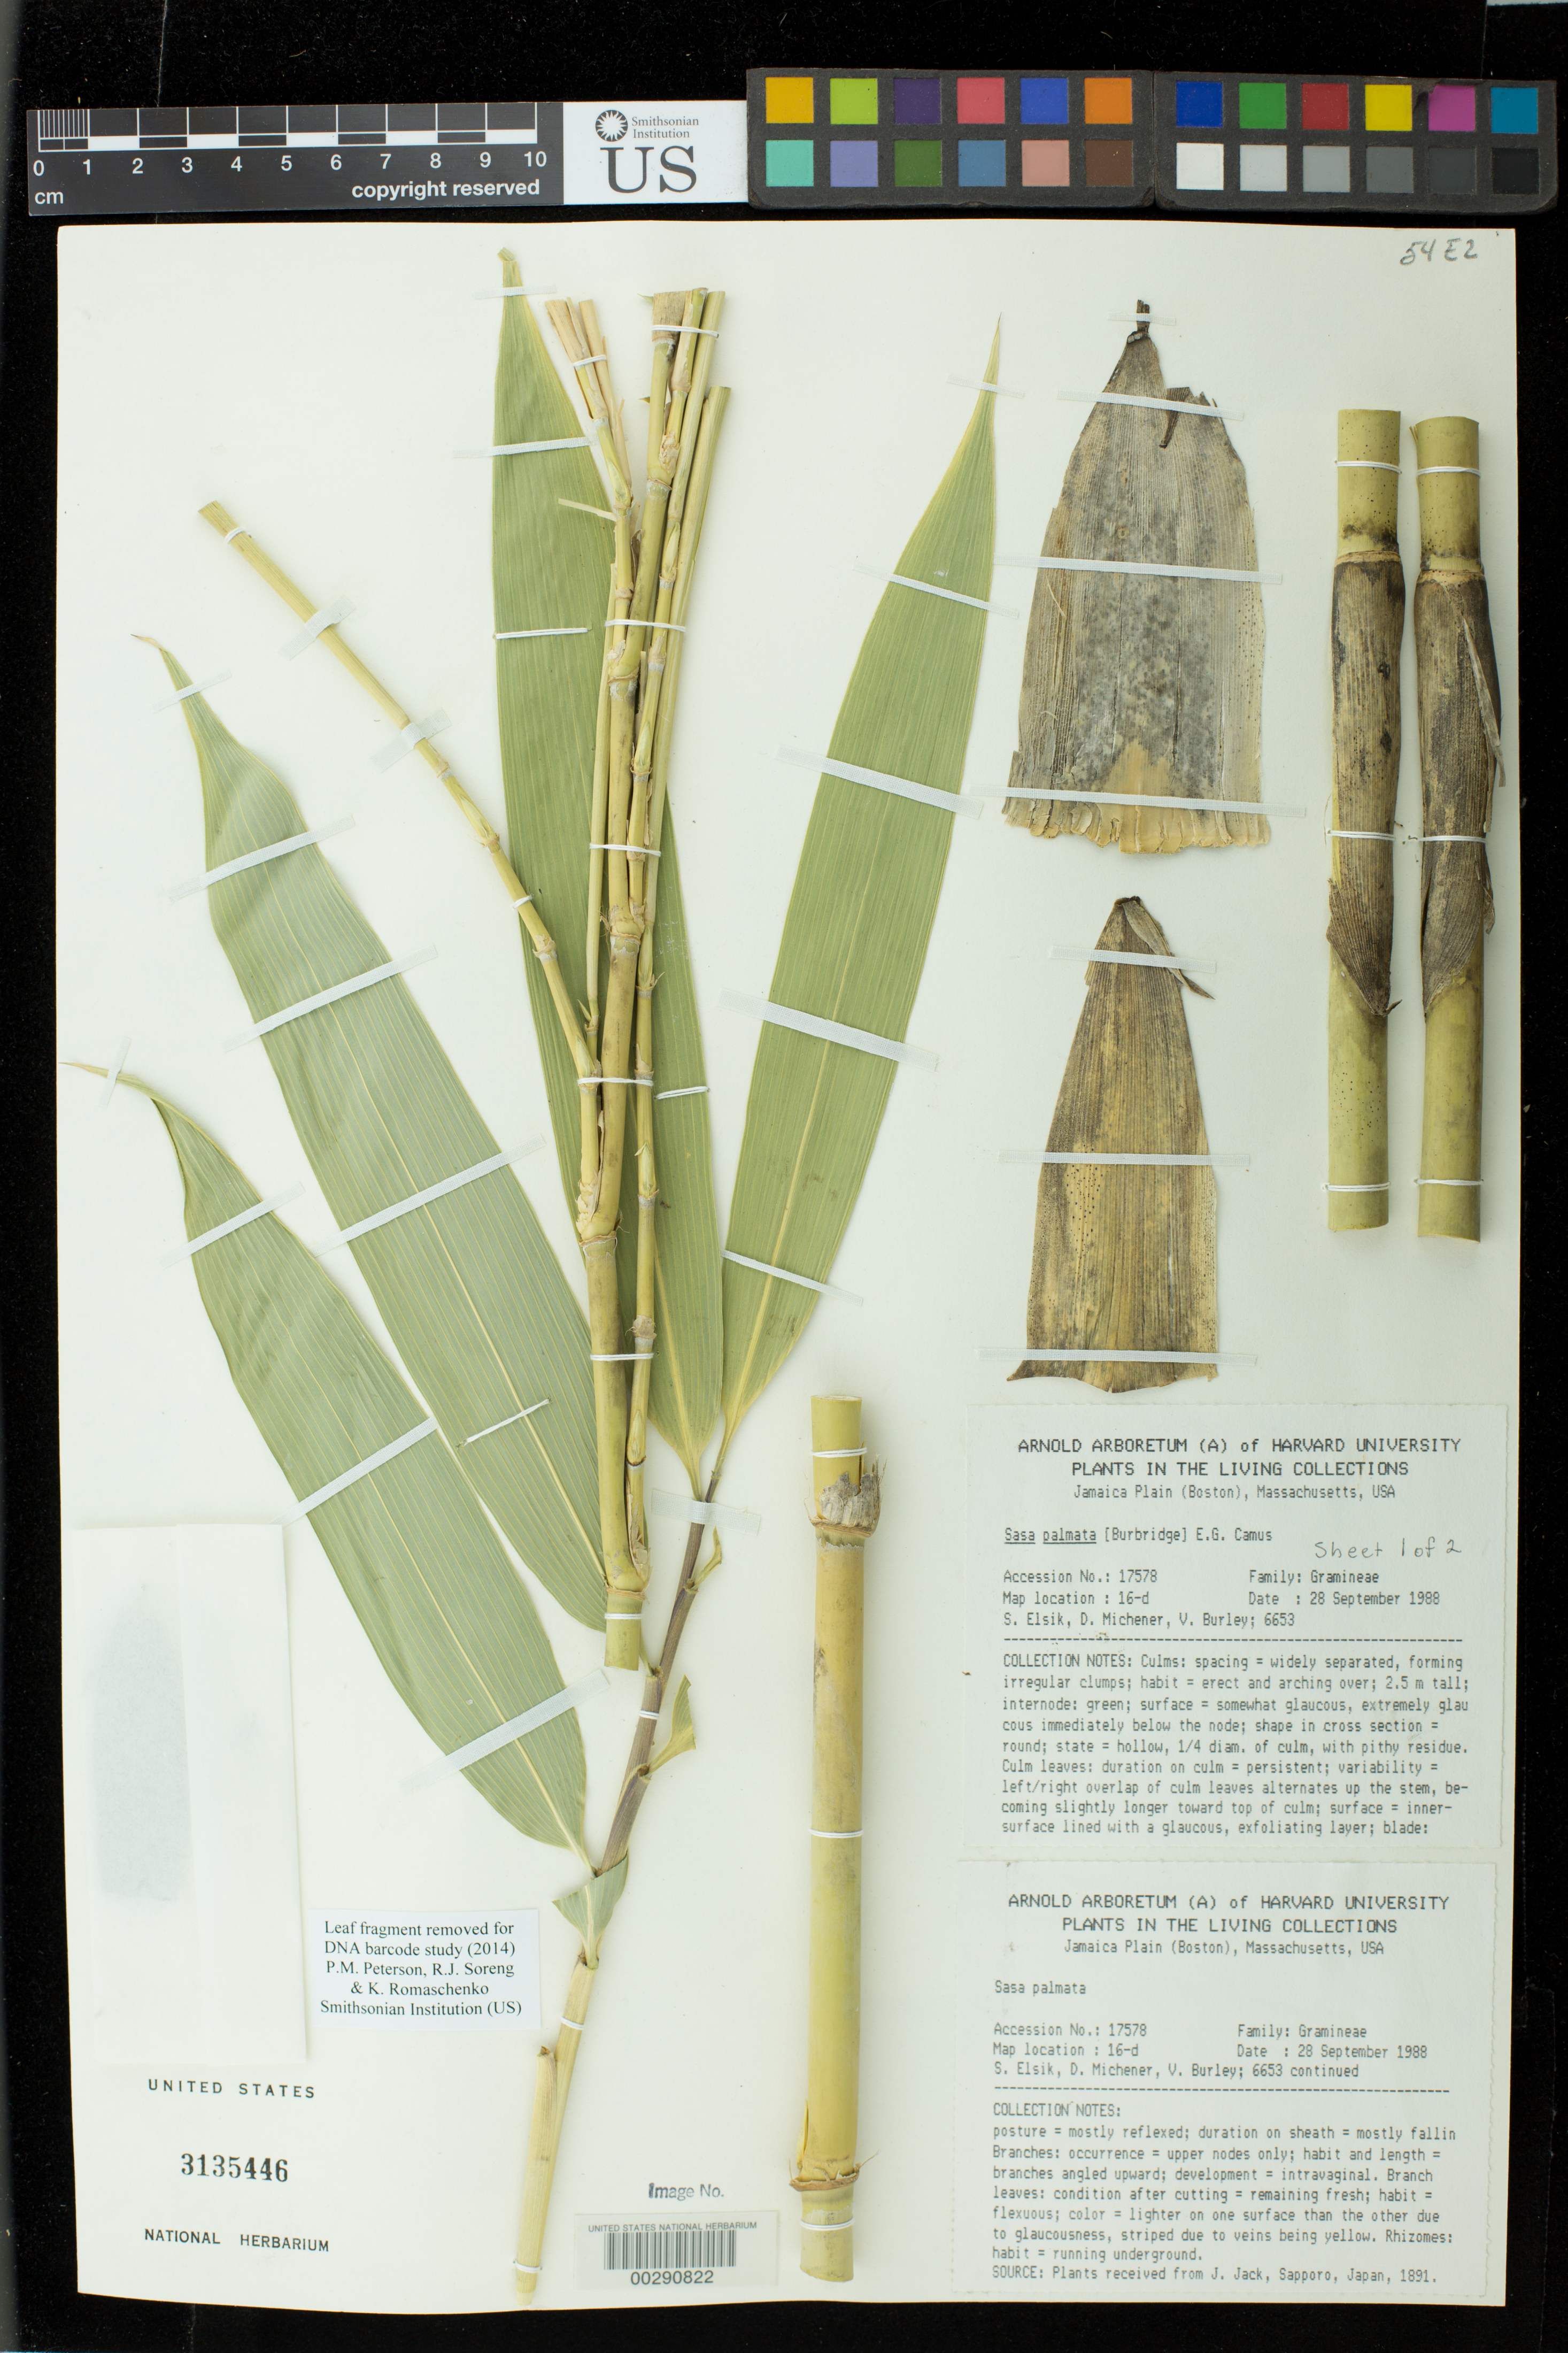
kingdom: Plantae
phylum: Tracheophyta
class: Liliopsida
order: Poales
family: Poaceae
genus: Sasa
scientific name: Sasa palmata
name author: (hort. ex Burb.) E.G. Camus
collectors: S. Elsik, D. Michener & V. Burley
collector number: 6653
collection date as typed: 28 Sep 1988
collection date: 1988-09-28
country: United States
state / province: Florida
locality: Southern Florida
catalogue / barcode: US 3135446